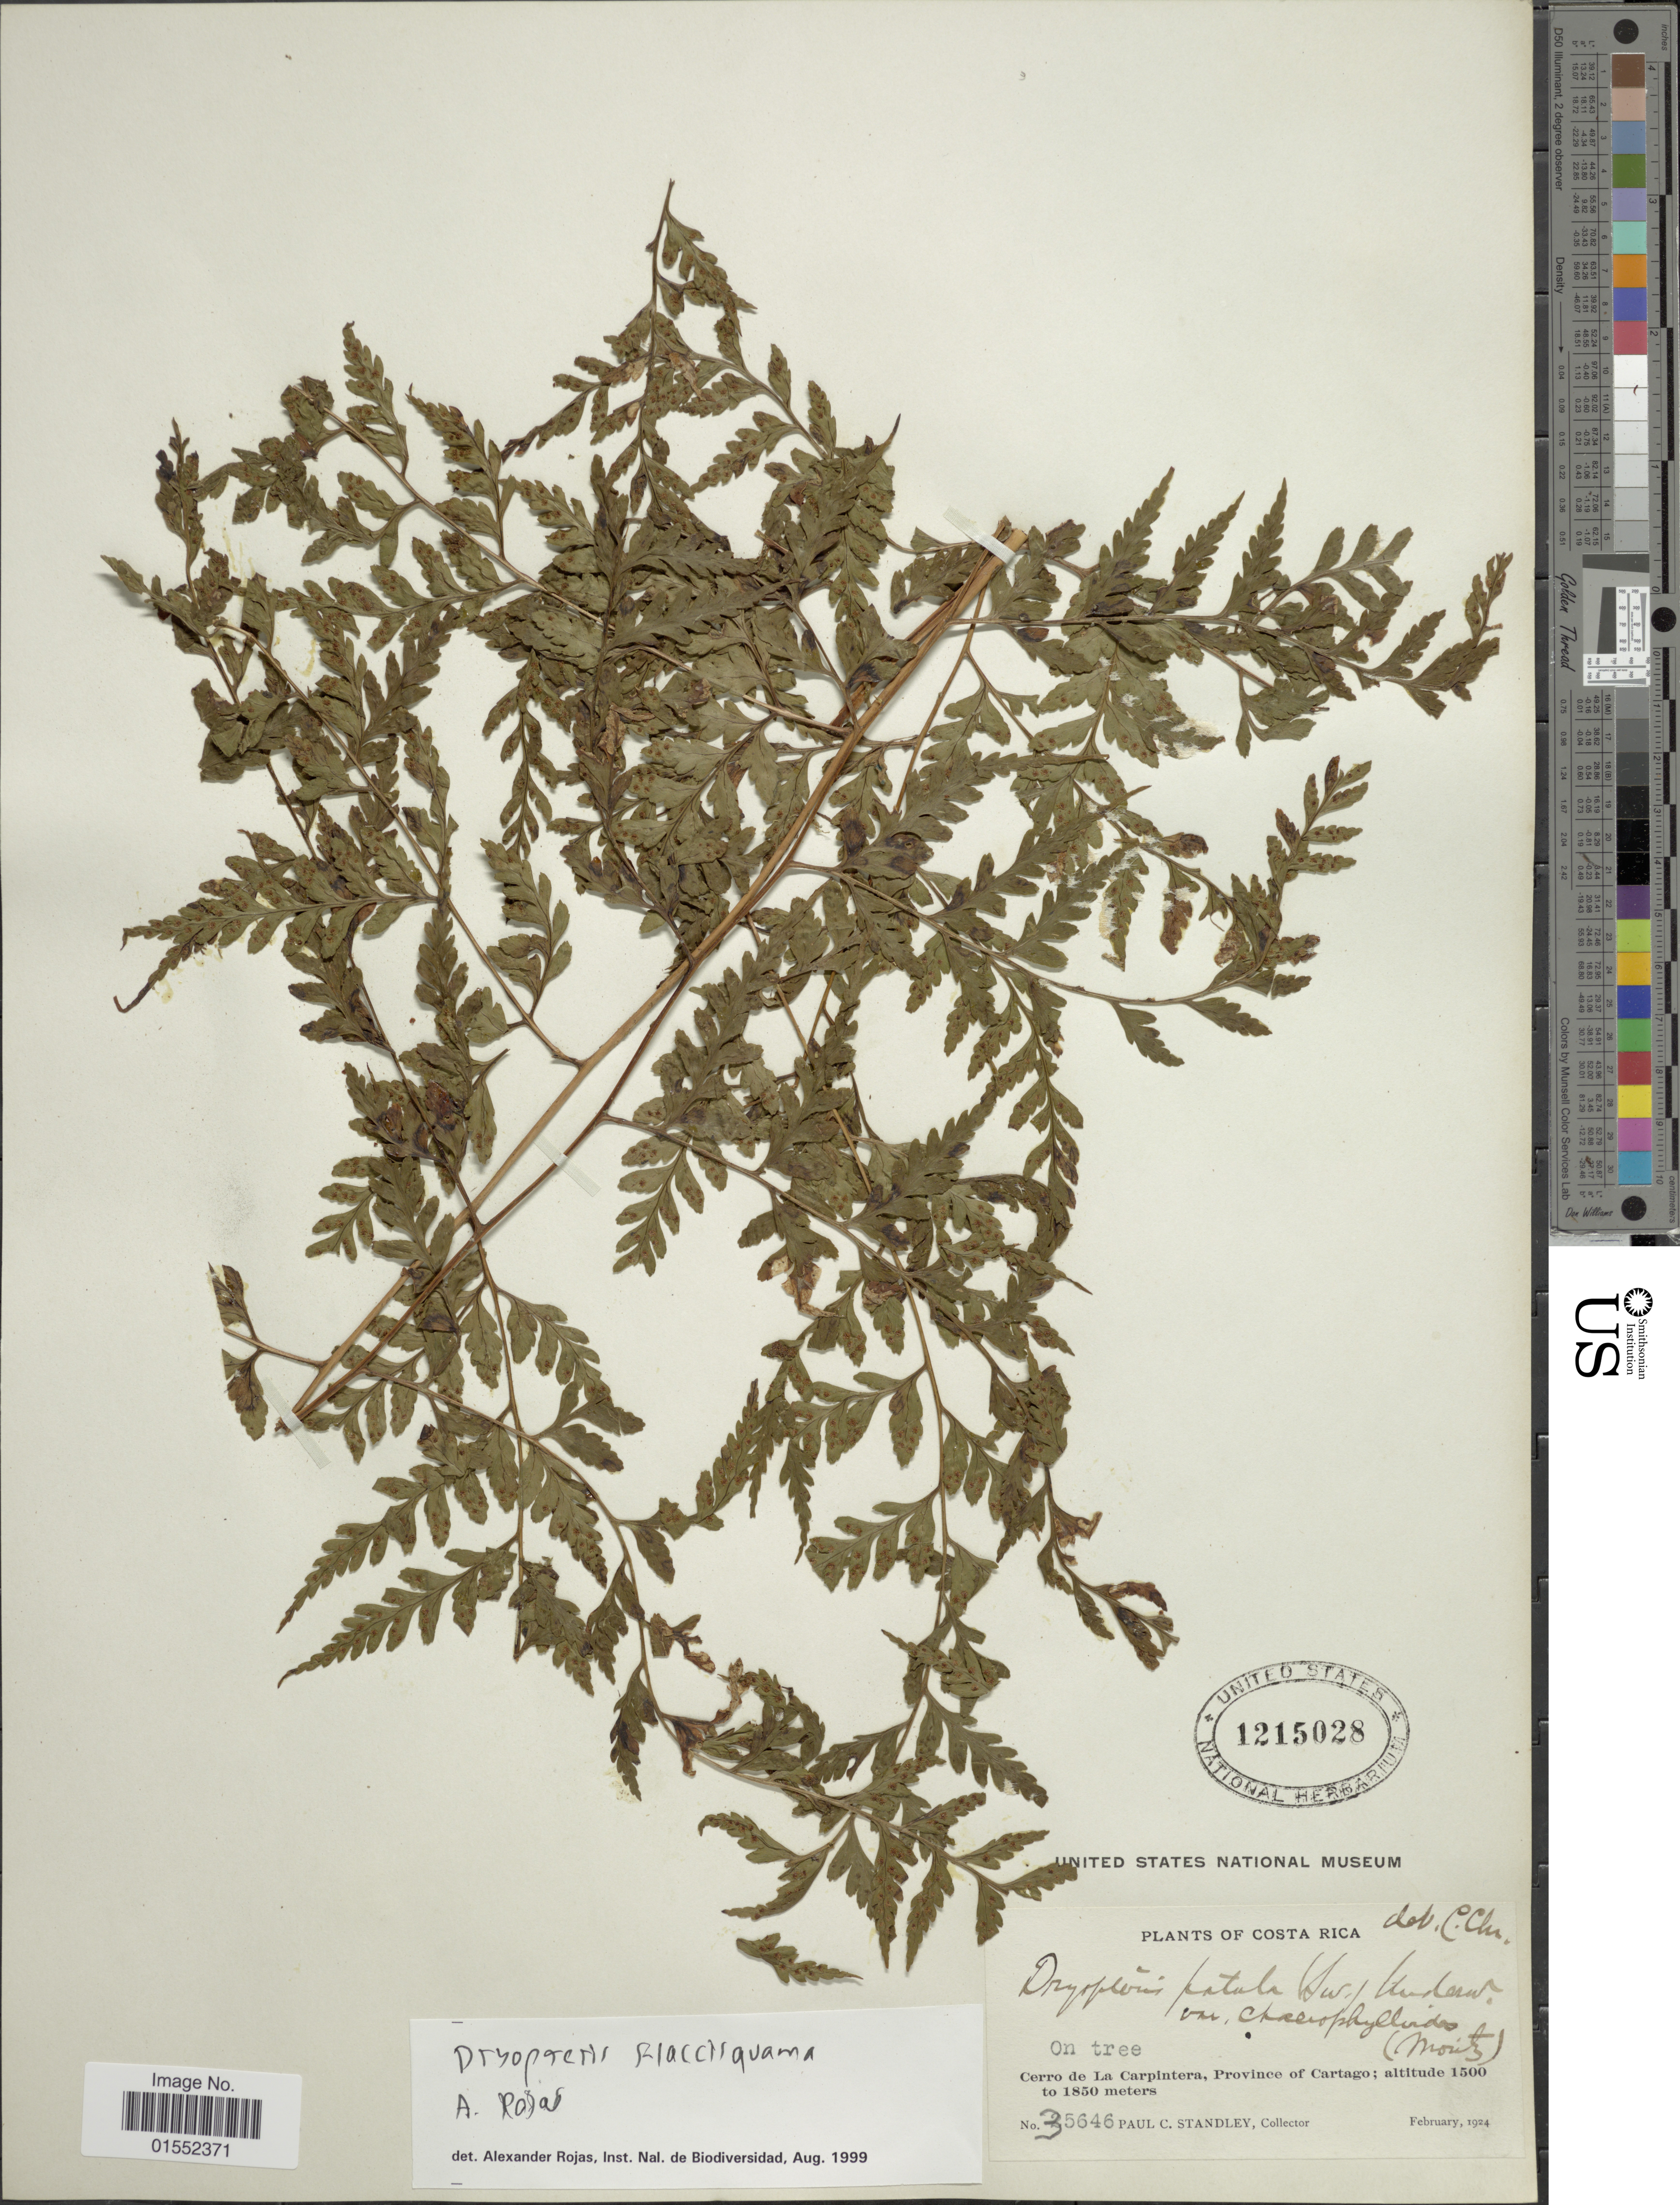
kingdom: Plantae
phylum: Tracheophyta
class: Polypodiopsida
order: Polypodiales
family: Dryopteridaceae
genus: Dryopteris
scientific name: Dryopteris flaccisquama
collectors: P. C. Standley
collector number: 35646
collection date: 1924-02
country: Costa Rica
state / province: Cartago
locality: Cerro de La Carpintera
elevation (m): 1500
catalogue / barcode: US 1215028